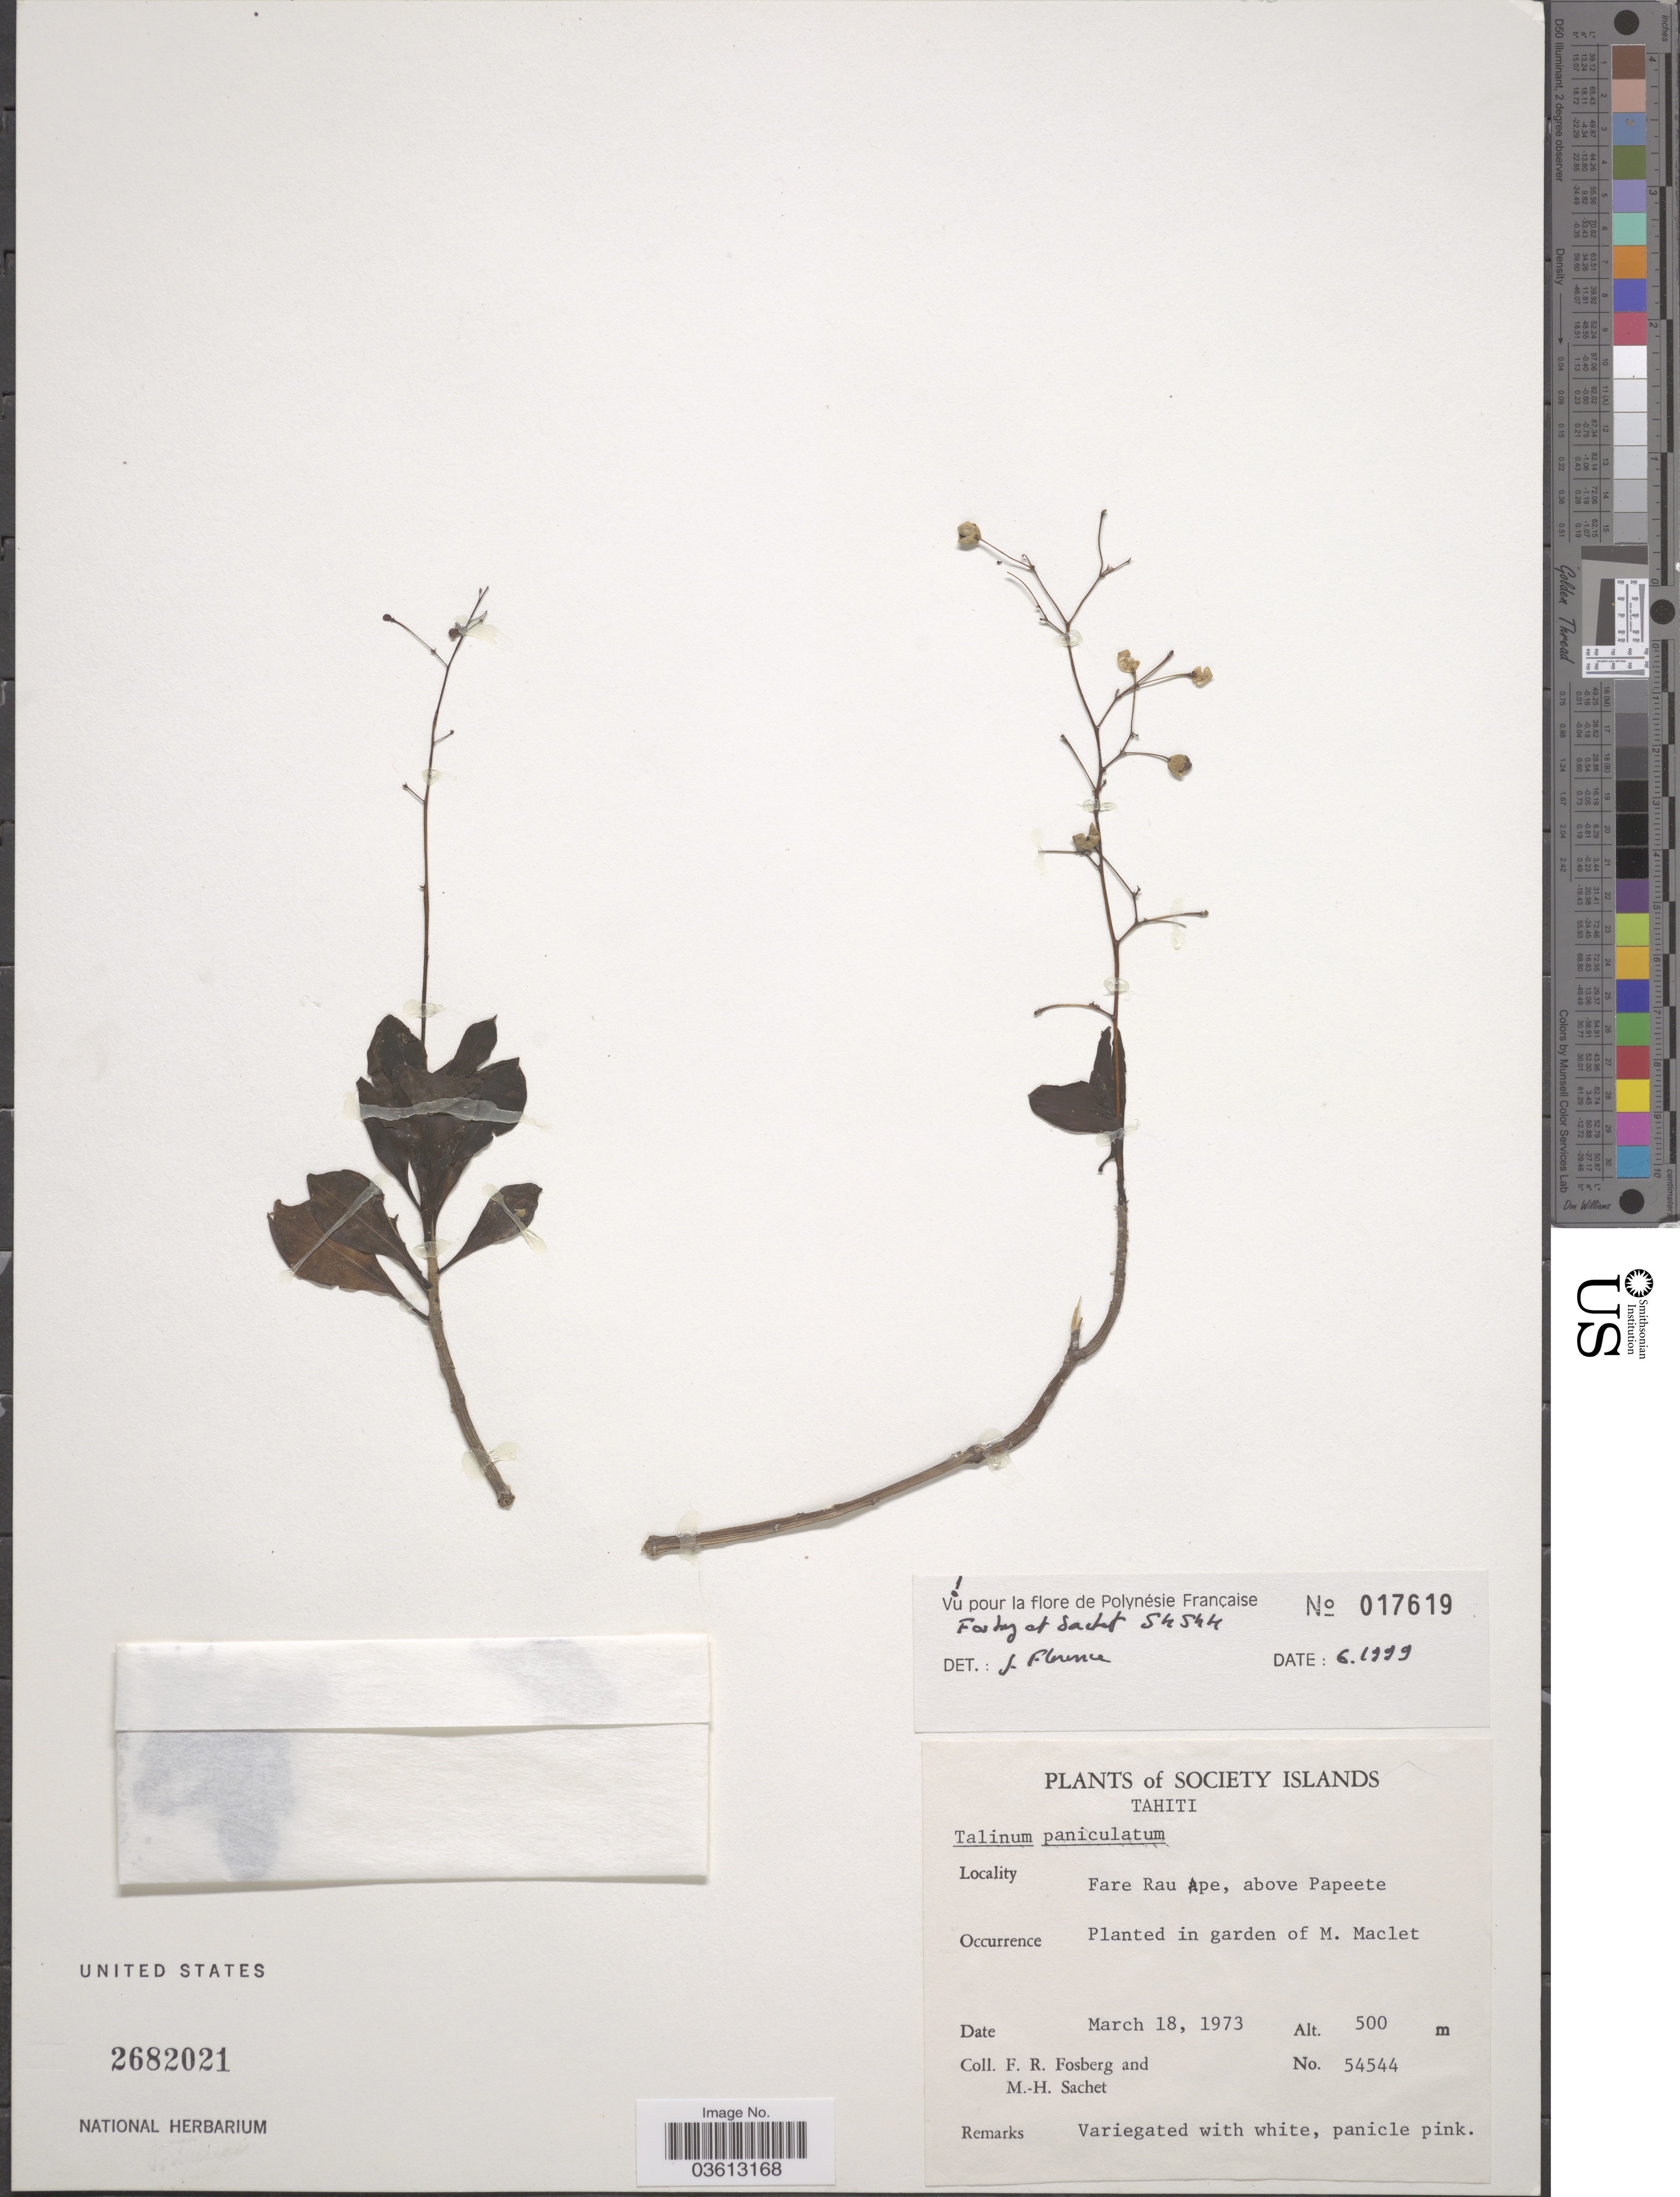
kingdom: Plantae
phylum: Tracheophyta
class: Magnoliopsida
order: Caryophyllales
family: Talinaceae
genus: Talinum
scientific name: Talinum paniculatum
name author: (Jacq.) Gaertn.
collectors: F. R. Fosberg & M.-H. Sachet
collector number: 54544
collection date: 1973-03-18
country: French Polynesia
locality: Society Islands, Tahiti. Fare Rau pe, above Papeete. Planted in garden of M. Maclet.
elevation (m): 500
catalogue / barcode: US 2682021